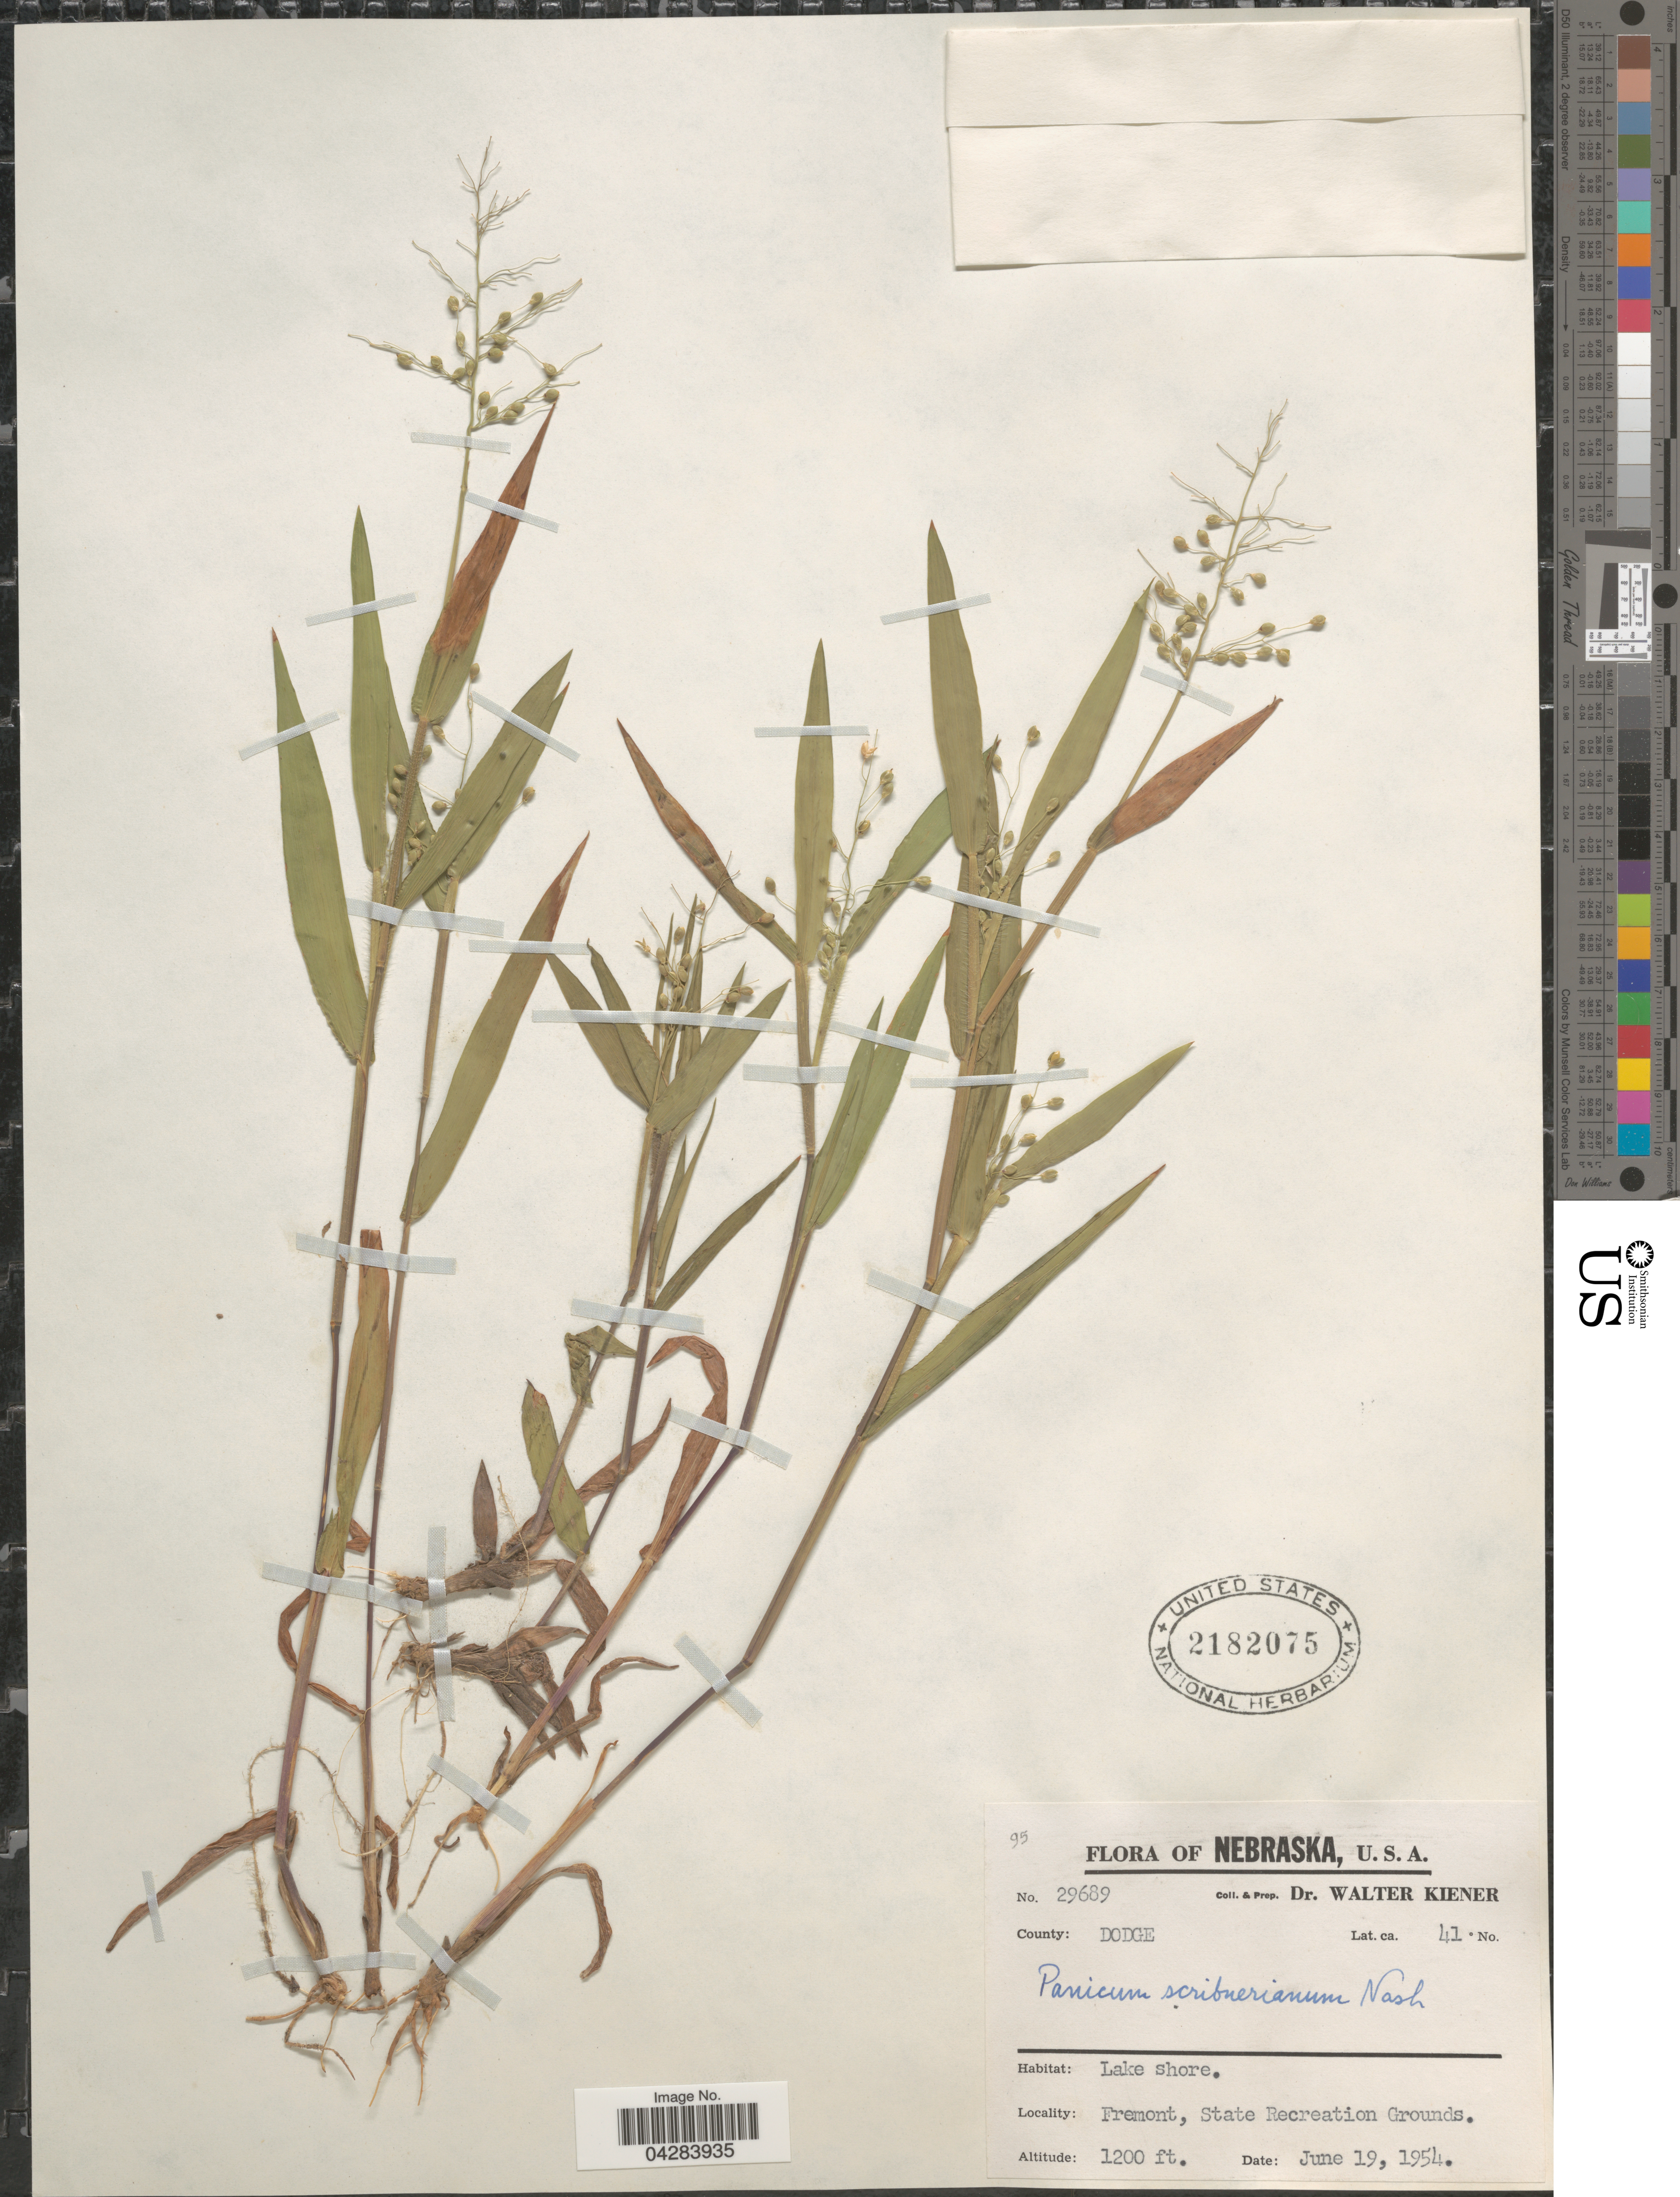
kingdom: Plantae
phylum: Tracheophyta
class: Liliopsida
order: Poales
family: Poaceae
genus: Dichanthelium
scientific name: Dichanthelium oligosanthes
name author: (Schult.) Gould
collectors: W. Kiener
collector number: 29689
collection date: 1954-06-19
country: United States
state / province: Nebraska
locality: County: Dodge. Lake shore. Fremont, State Recreation Grounds.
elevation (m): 366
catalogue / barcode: US 2182075